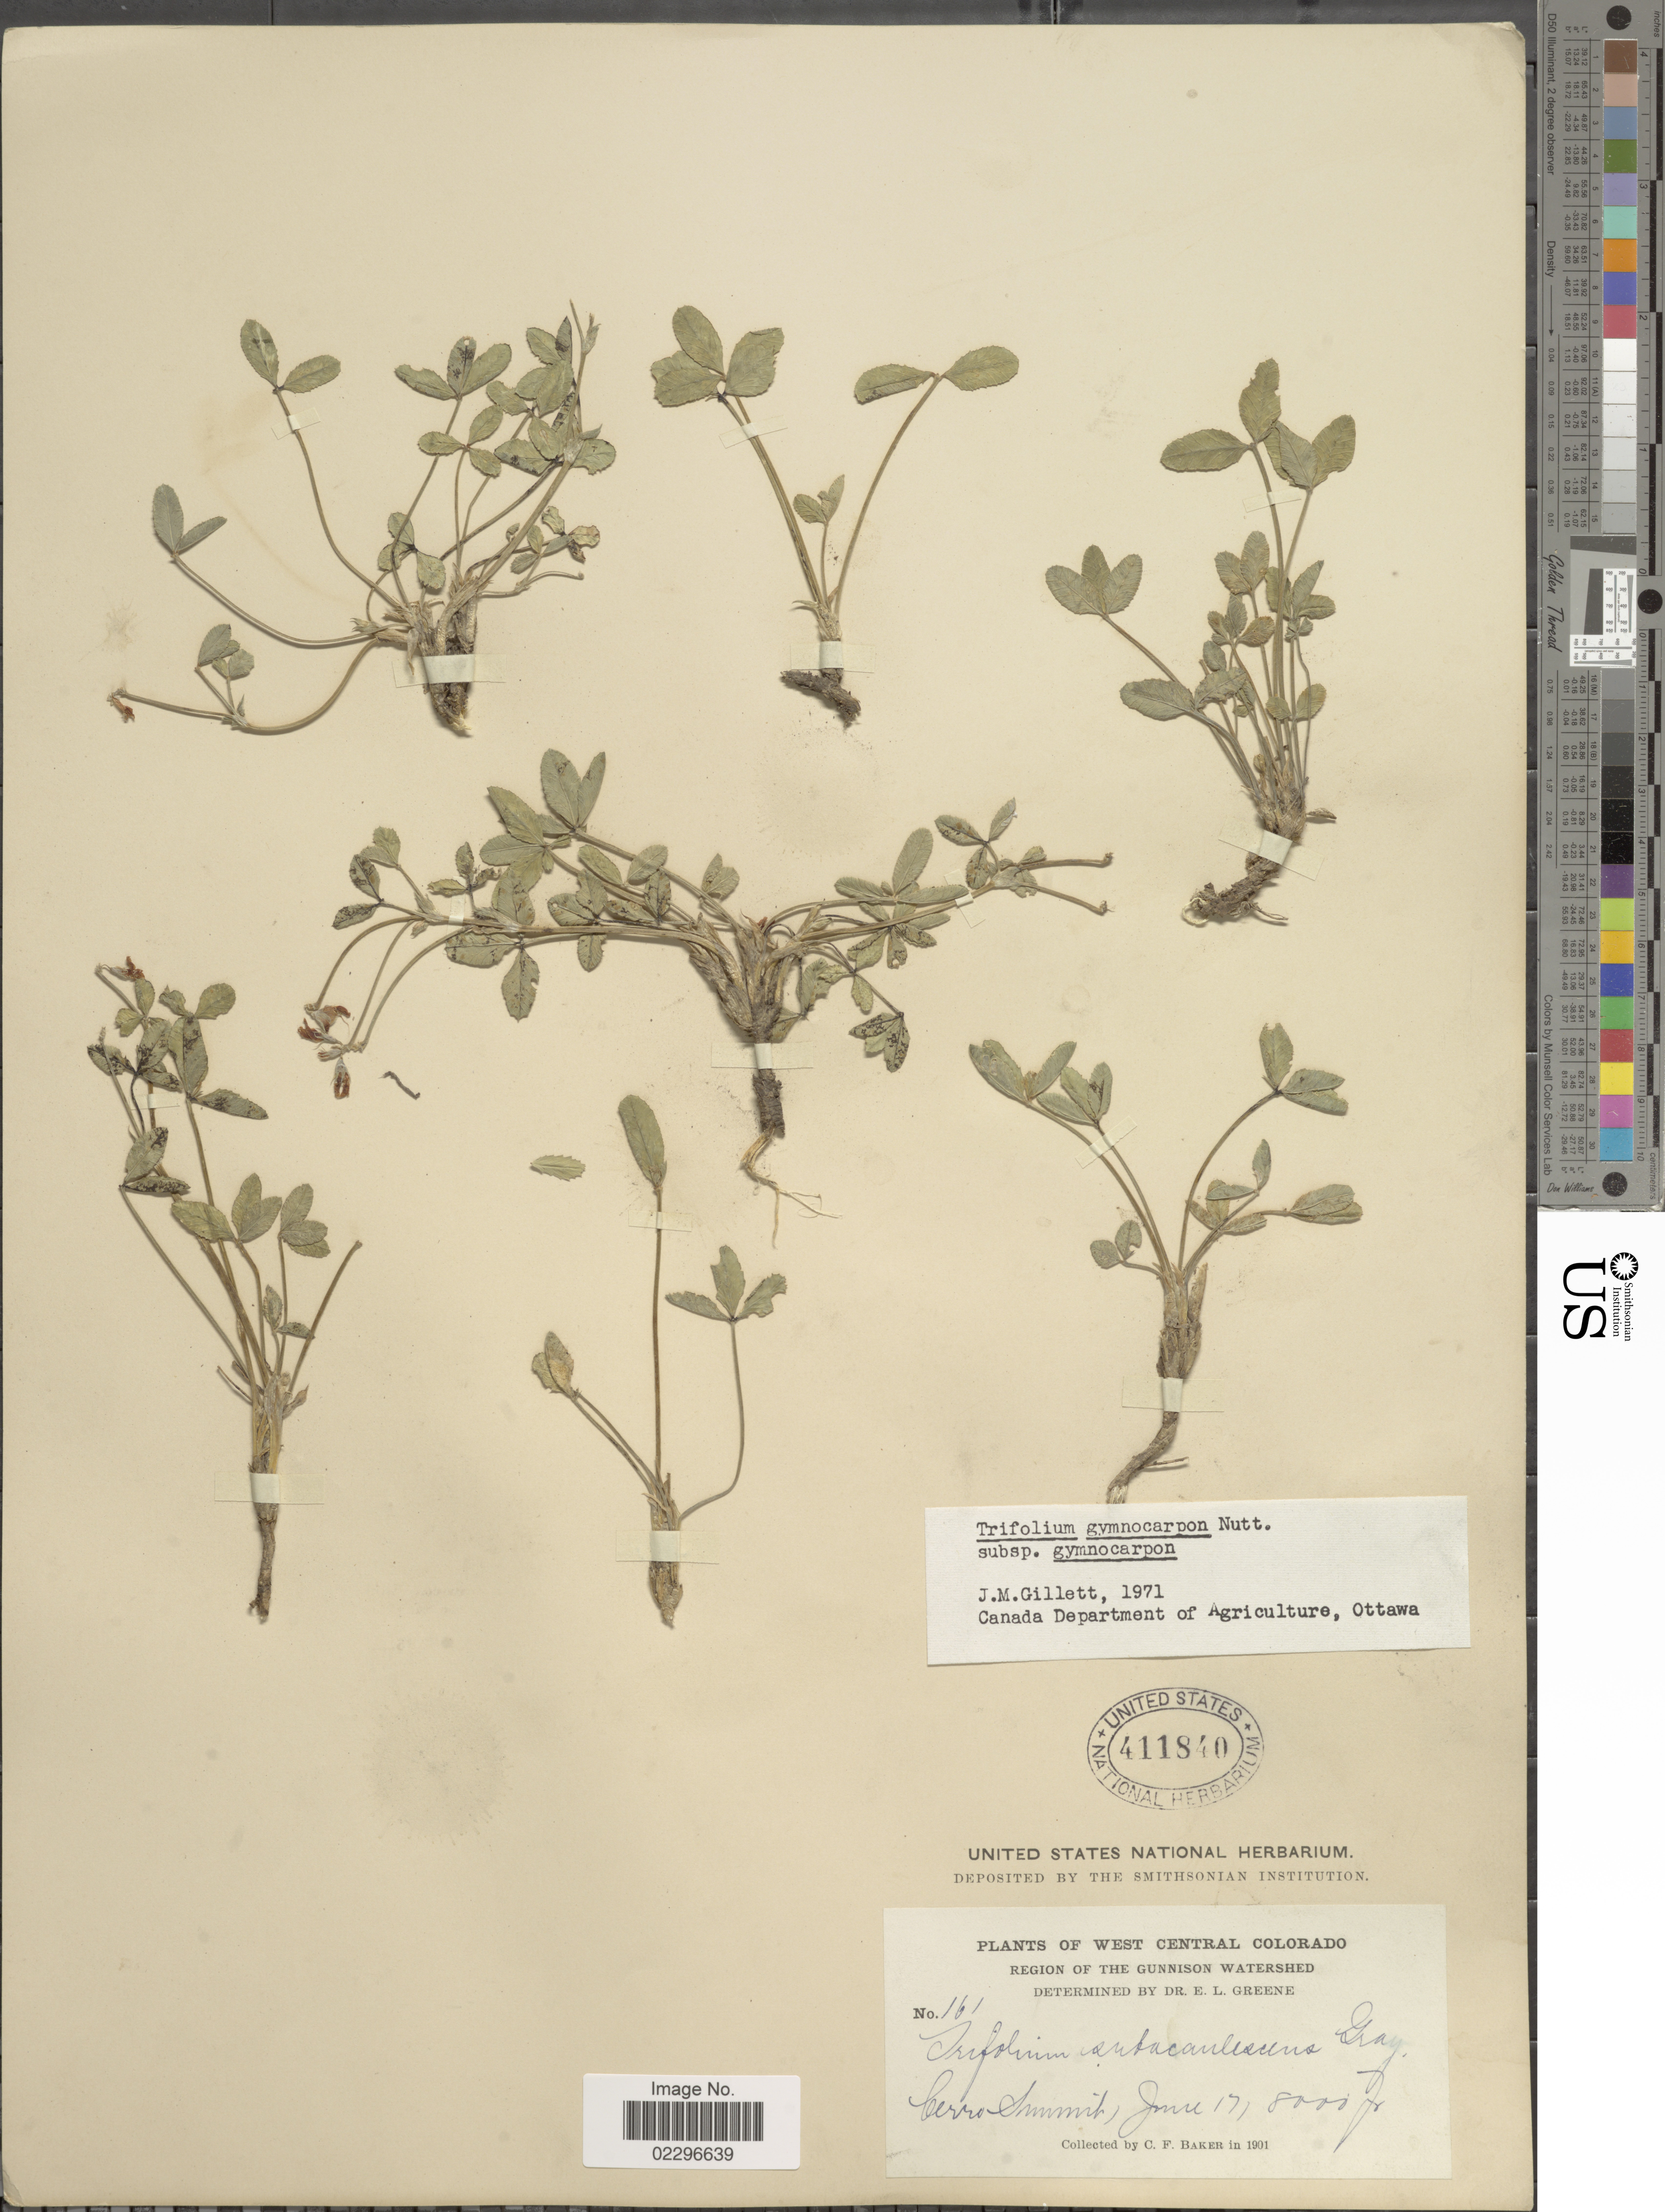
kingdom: Plantae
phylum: Tracheophyta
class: Magnoliopsida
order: Fabales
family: Fabaceae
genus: Trifolium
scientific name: Trifolium gymnocarpon subsp. gymnocarpon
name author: Nutt.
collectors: C. F. Baker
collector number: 161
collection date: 1901-06-17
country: United States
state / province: Colorado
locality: West Central Colorado. Region of the Gunnison Watershed. Cerro Summit,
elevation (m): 2438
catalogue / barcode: US 411840